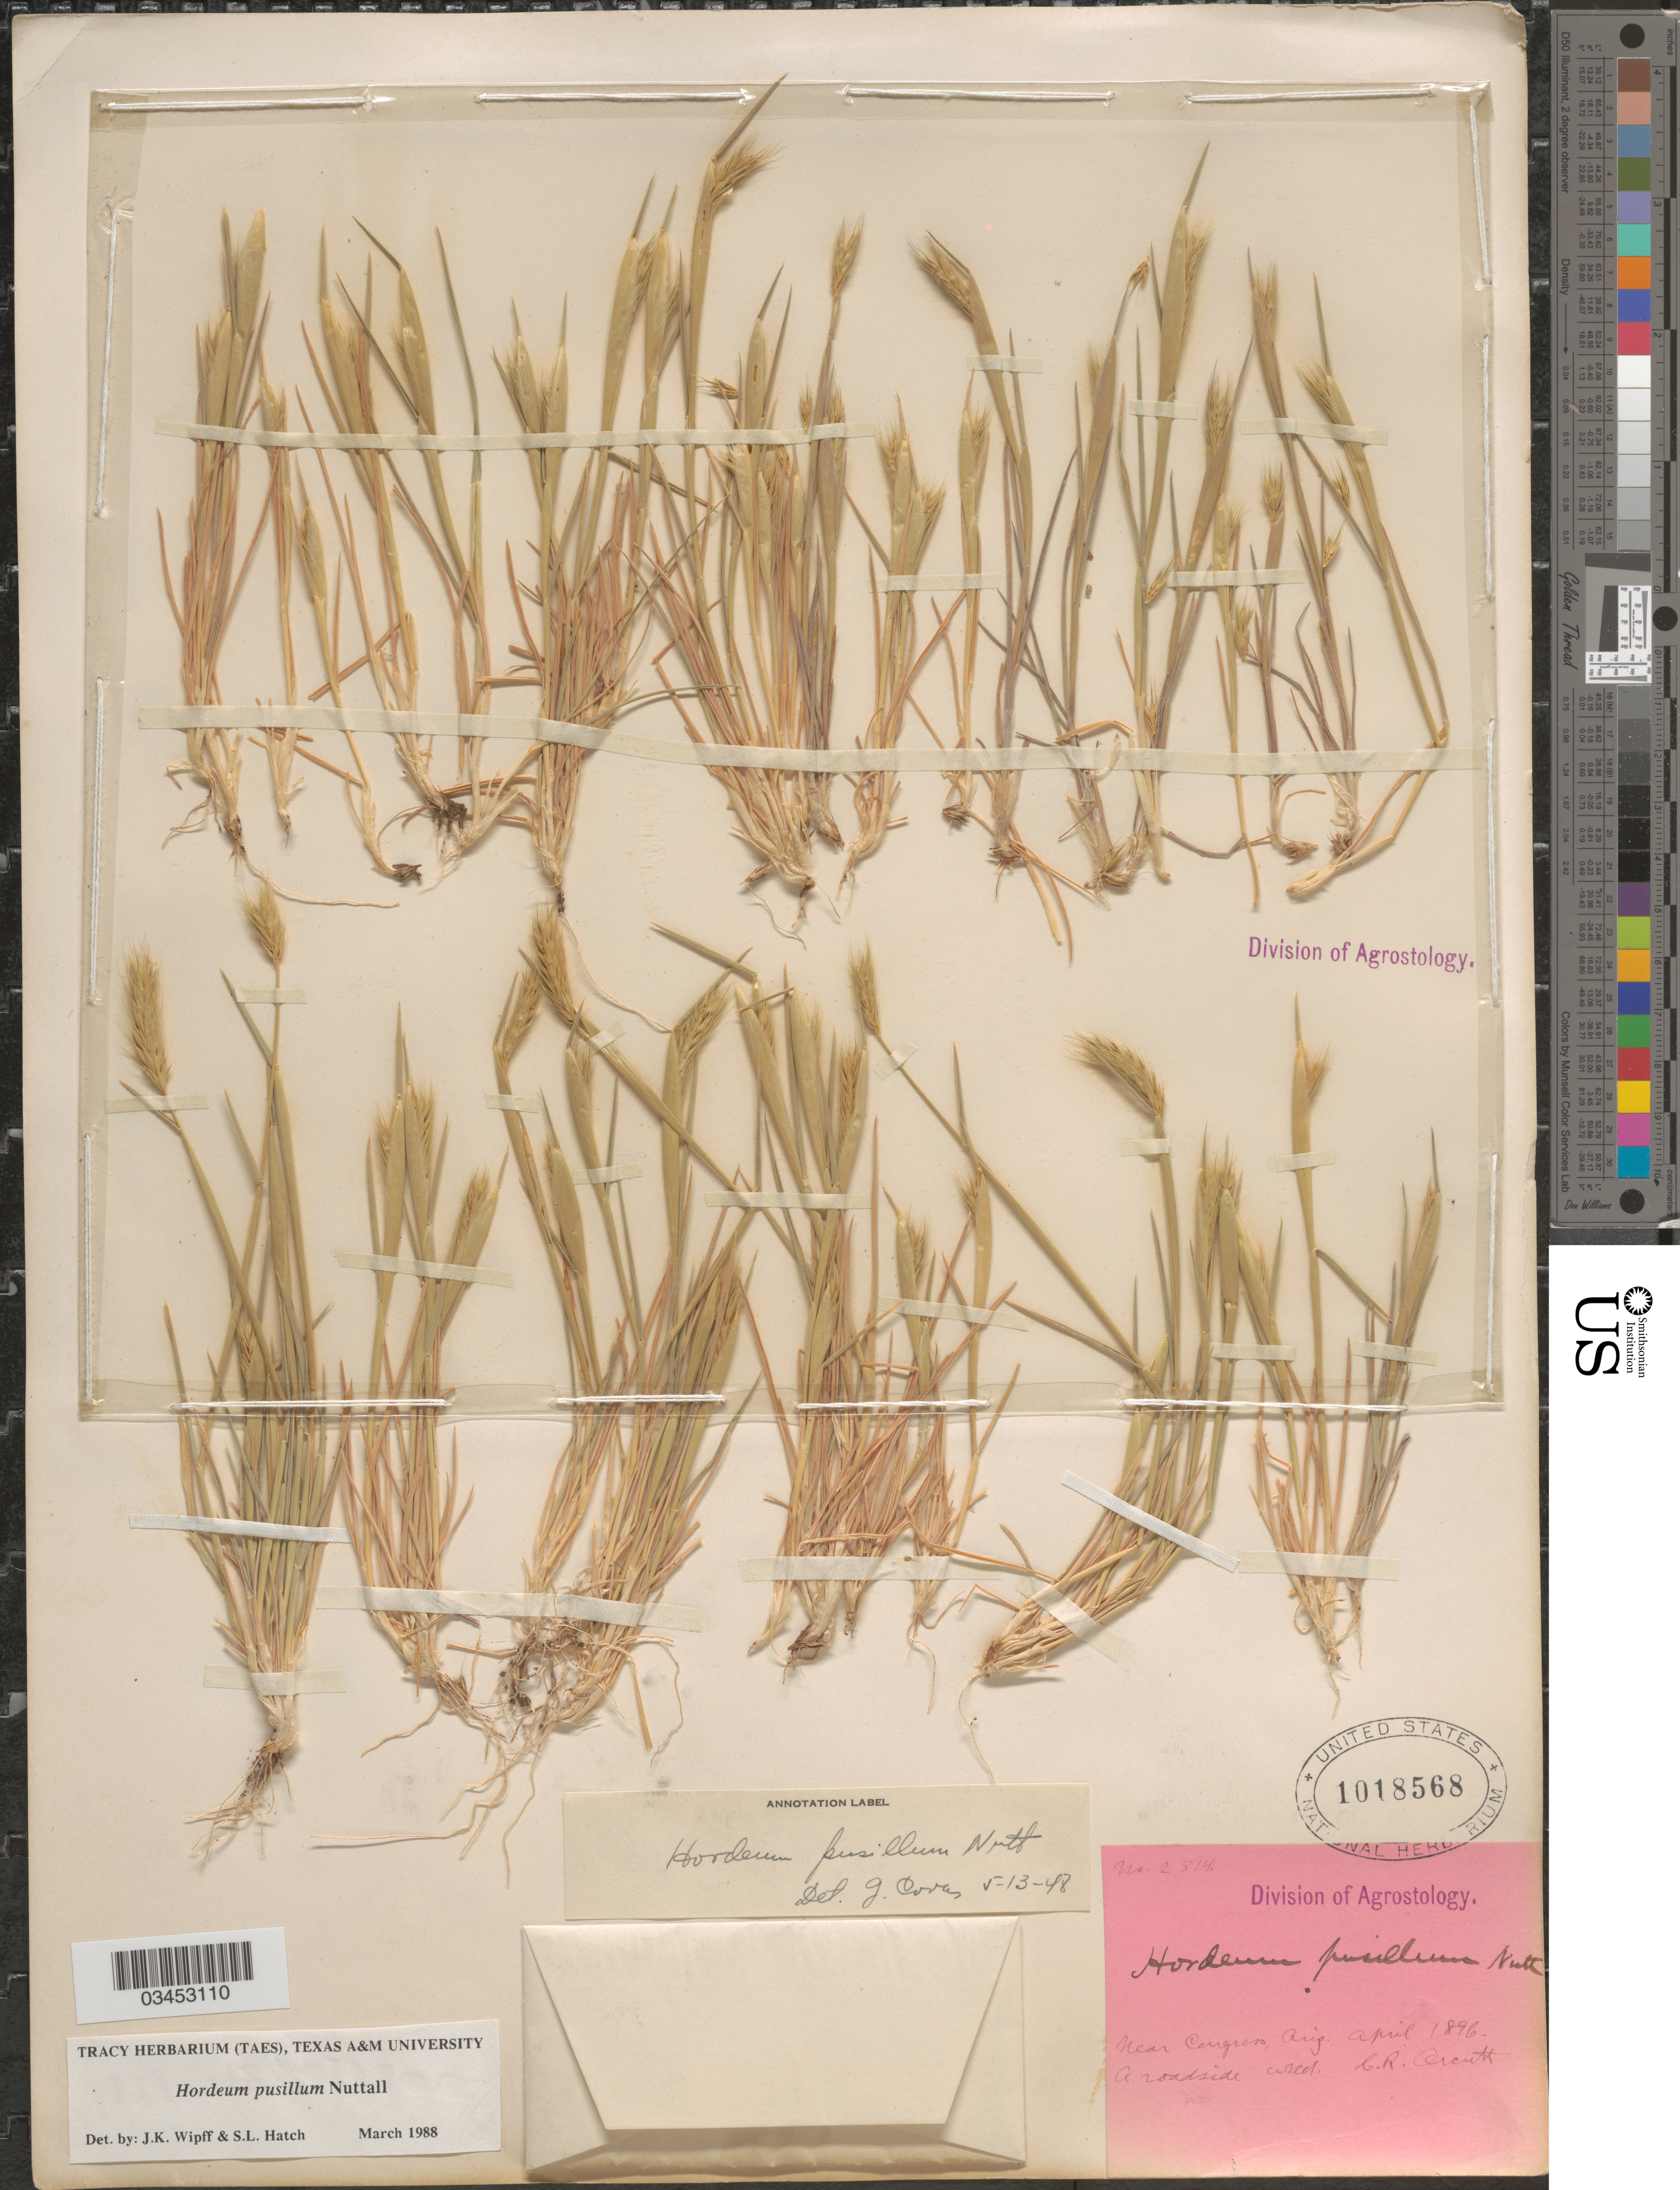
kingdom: Plantae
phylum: Tracheophyta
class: Liliopsida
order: Poales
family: Poaceae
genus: Hordeum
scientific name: Hordeum pusillum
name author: Nutt.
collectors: C. R. Orcutt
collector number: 2514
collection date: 1896-04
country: United States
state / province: Arizona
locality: Near Congress. A roadside weed.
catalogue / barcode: US 1018568